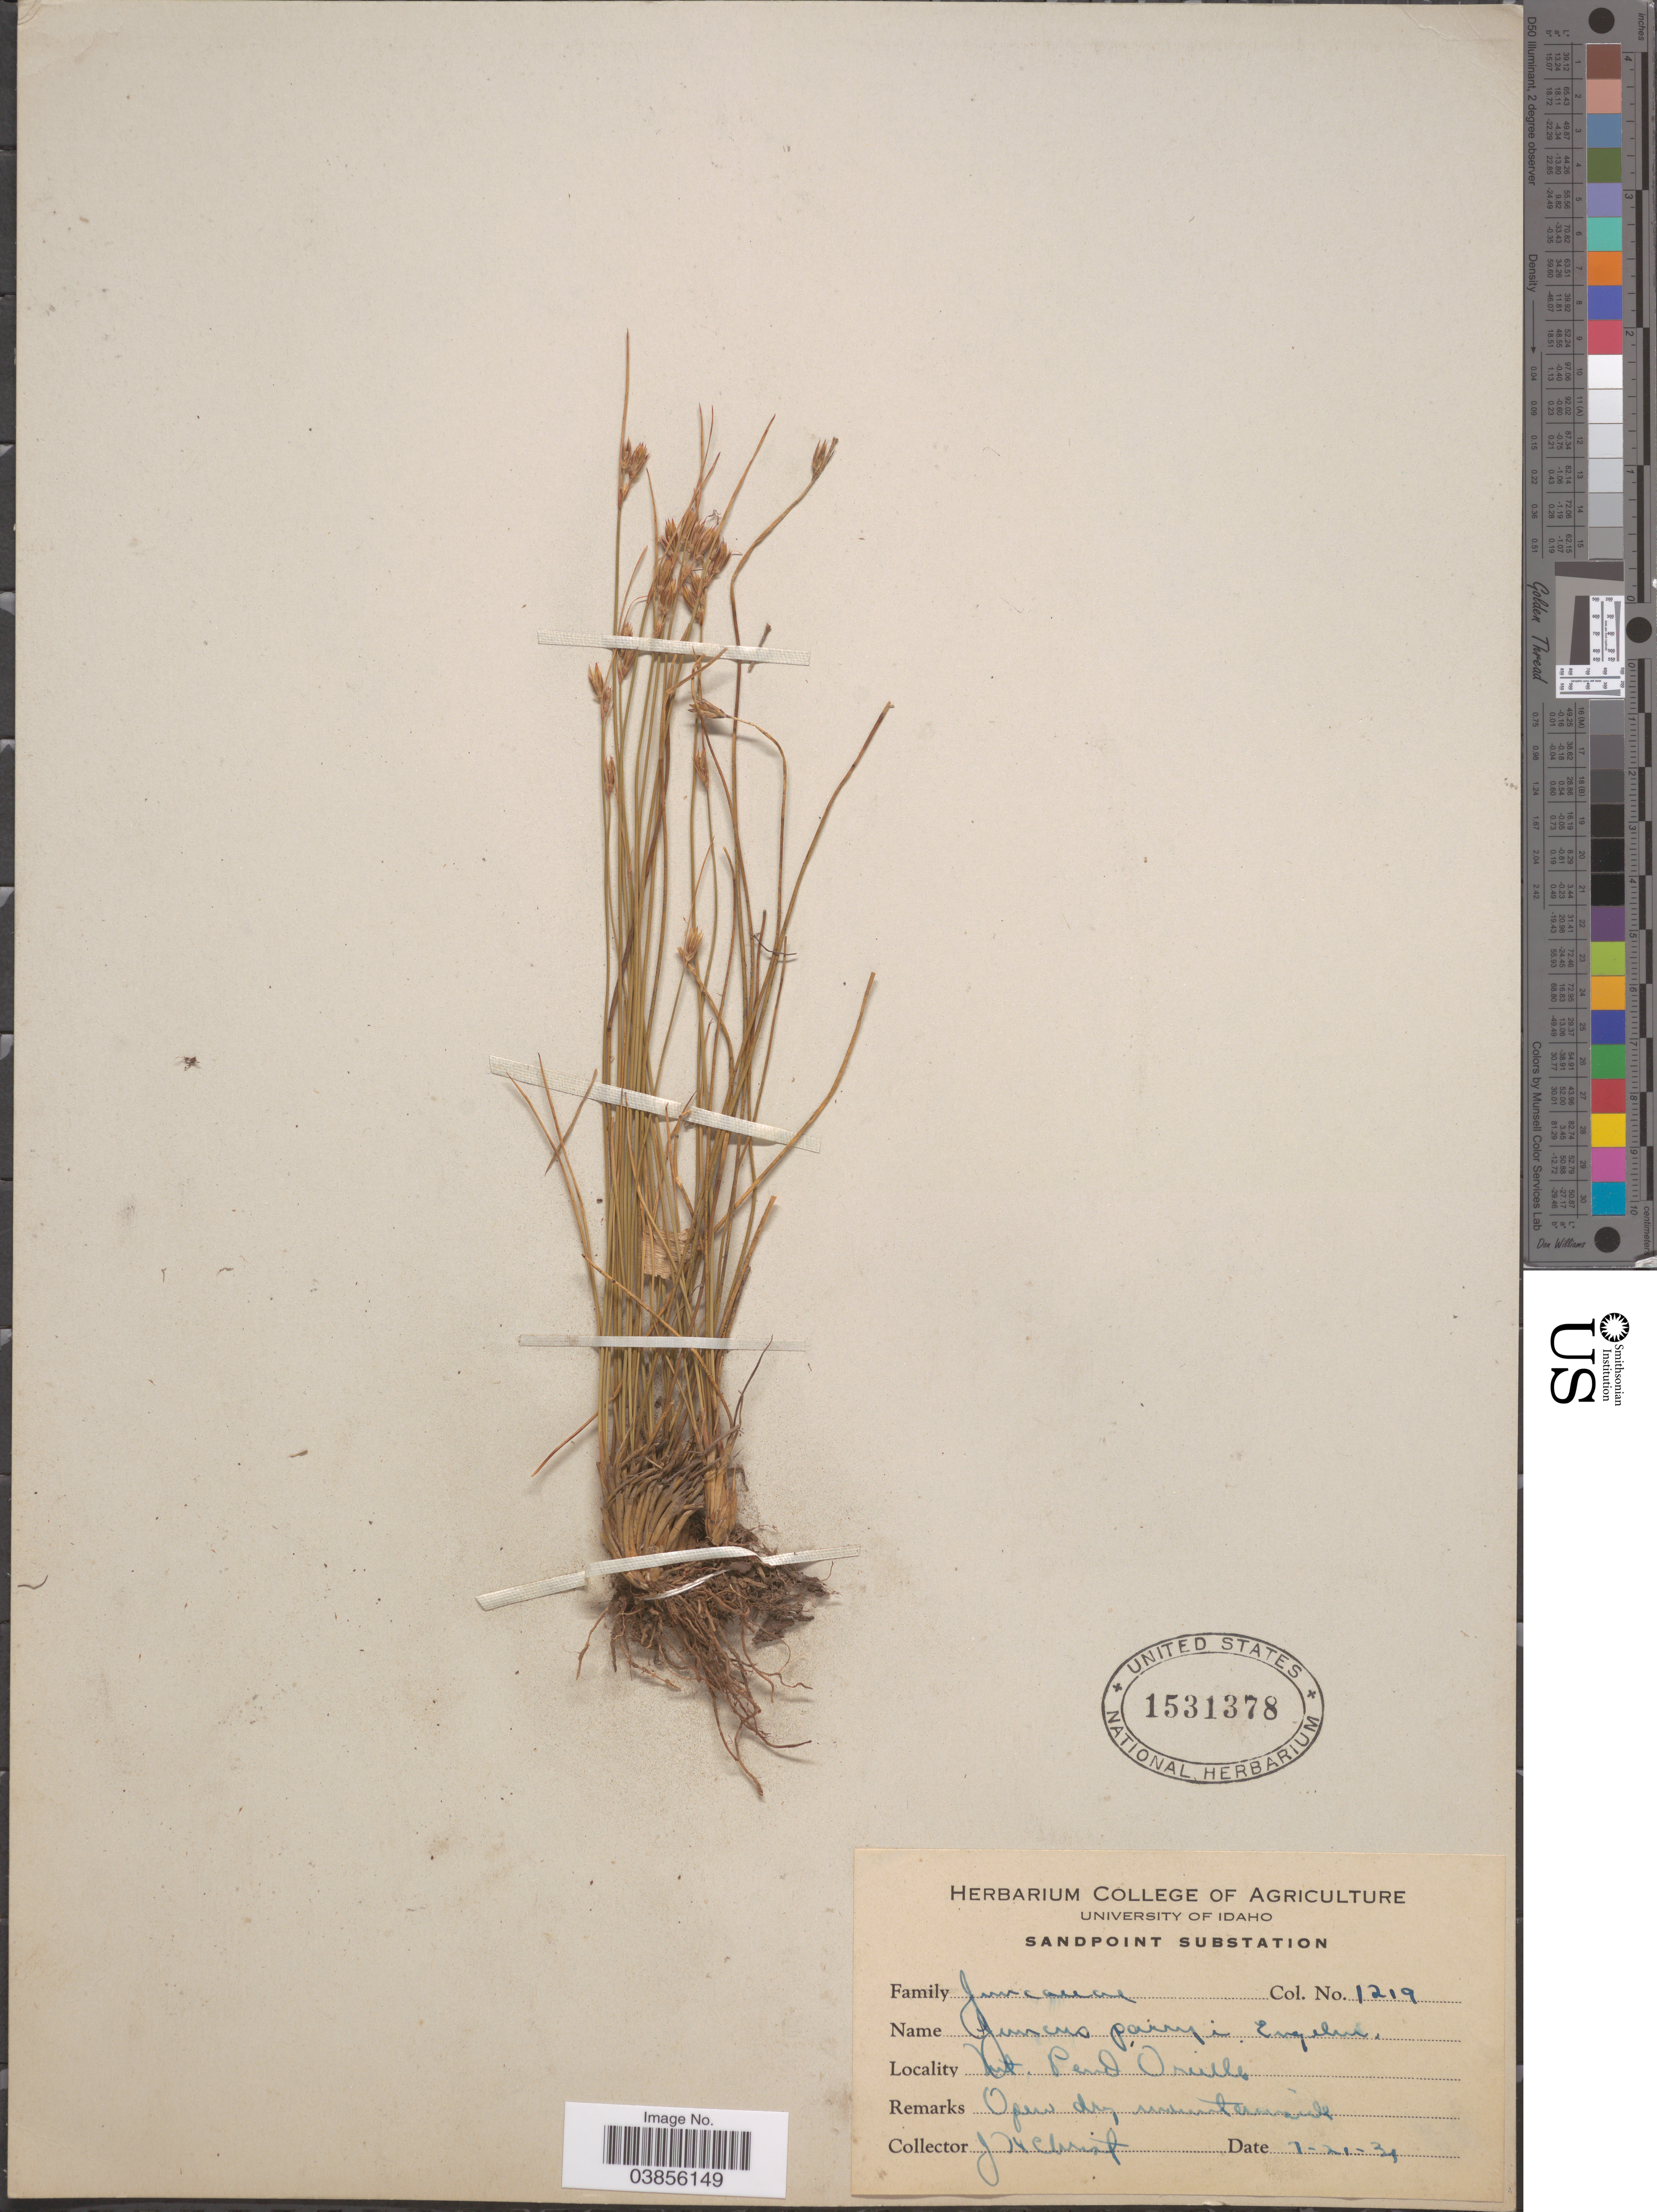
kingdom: Plantae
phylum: Tracheophyta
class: Liliopsida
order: Poales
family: Juncaceae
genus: Juncus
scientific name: Juncus parryi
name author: Engelm.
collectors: J. H. Christ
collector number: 1219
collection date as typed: Transcribed d/m/y: 21/7/31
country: United States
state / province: Idaho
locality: Sandpoint Substation. Mt. Pend Oreille.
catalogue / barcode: US 1531378